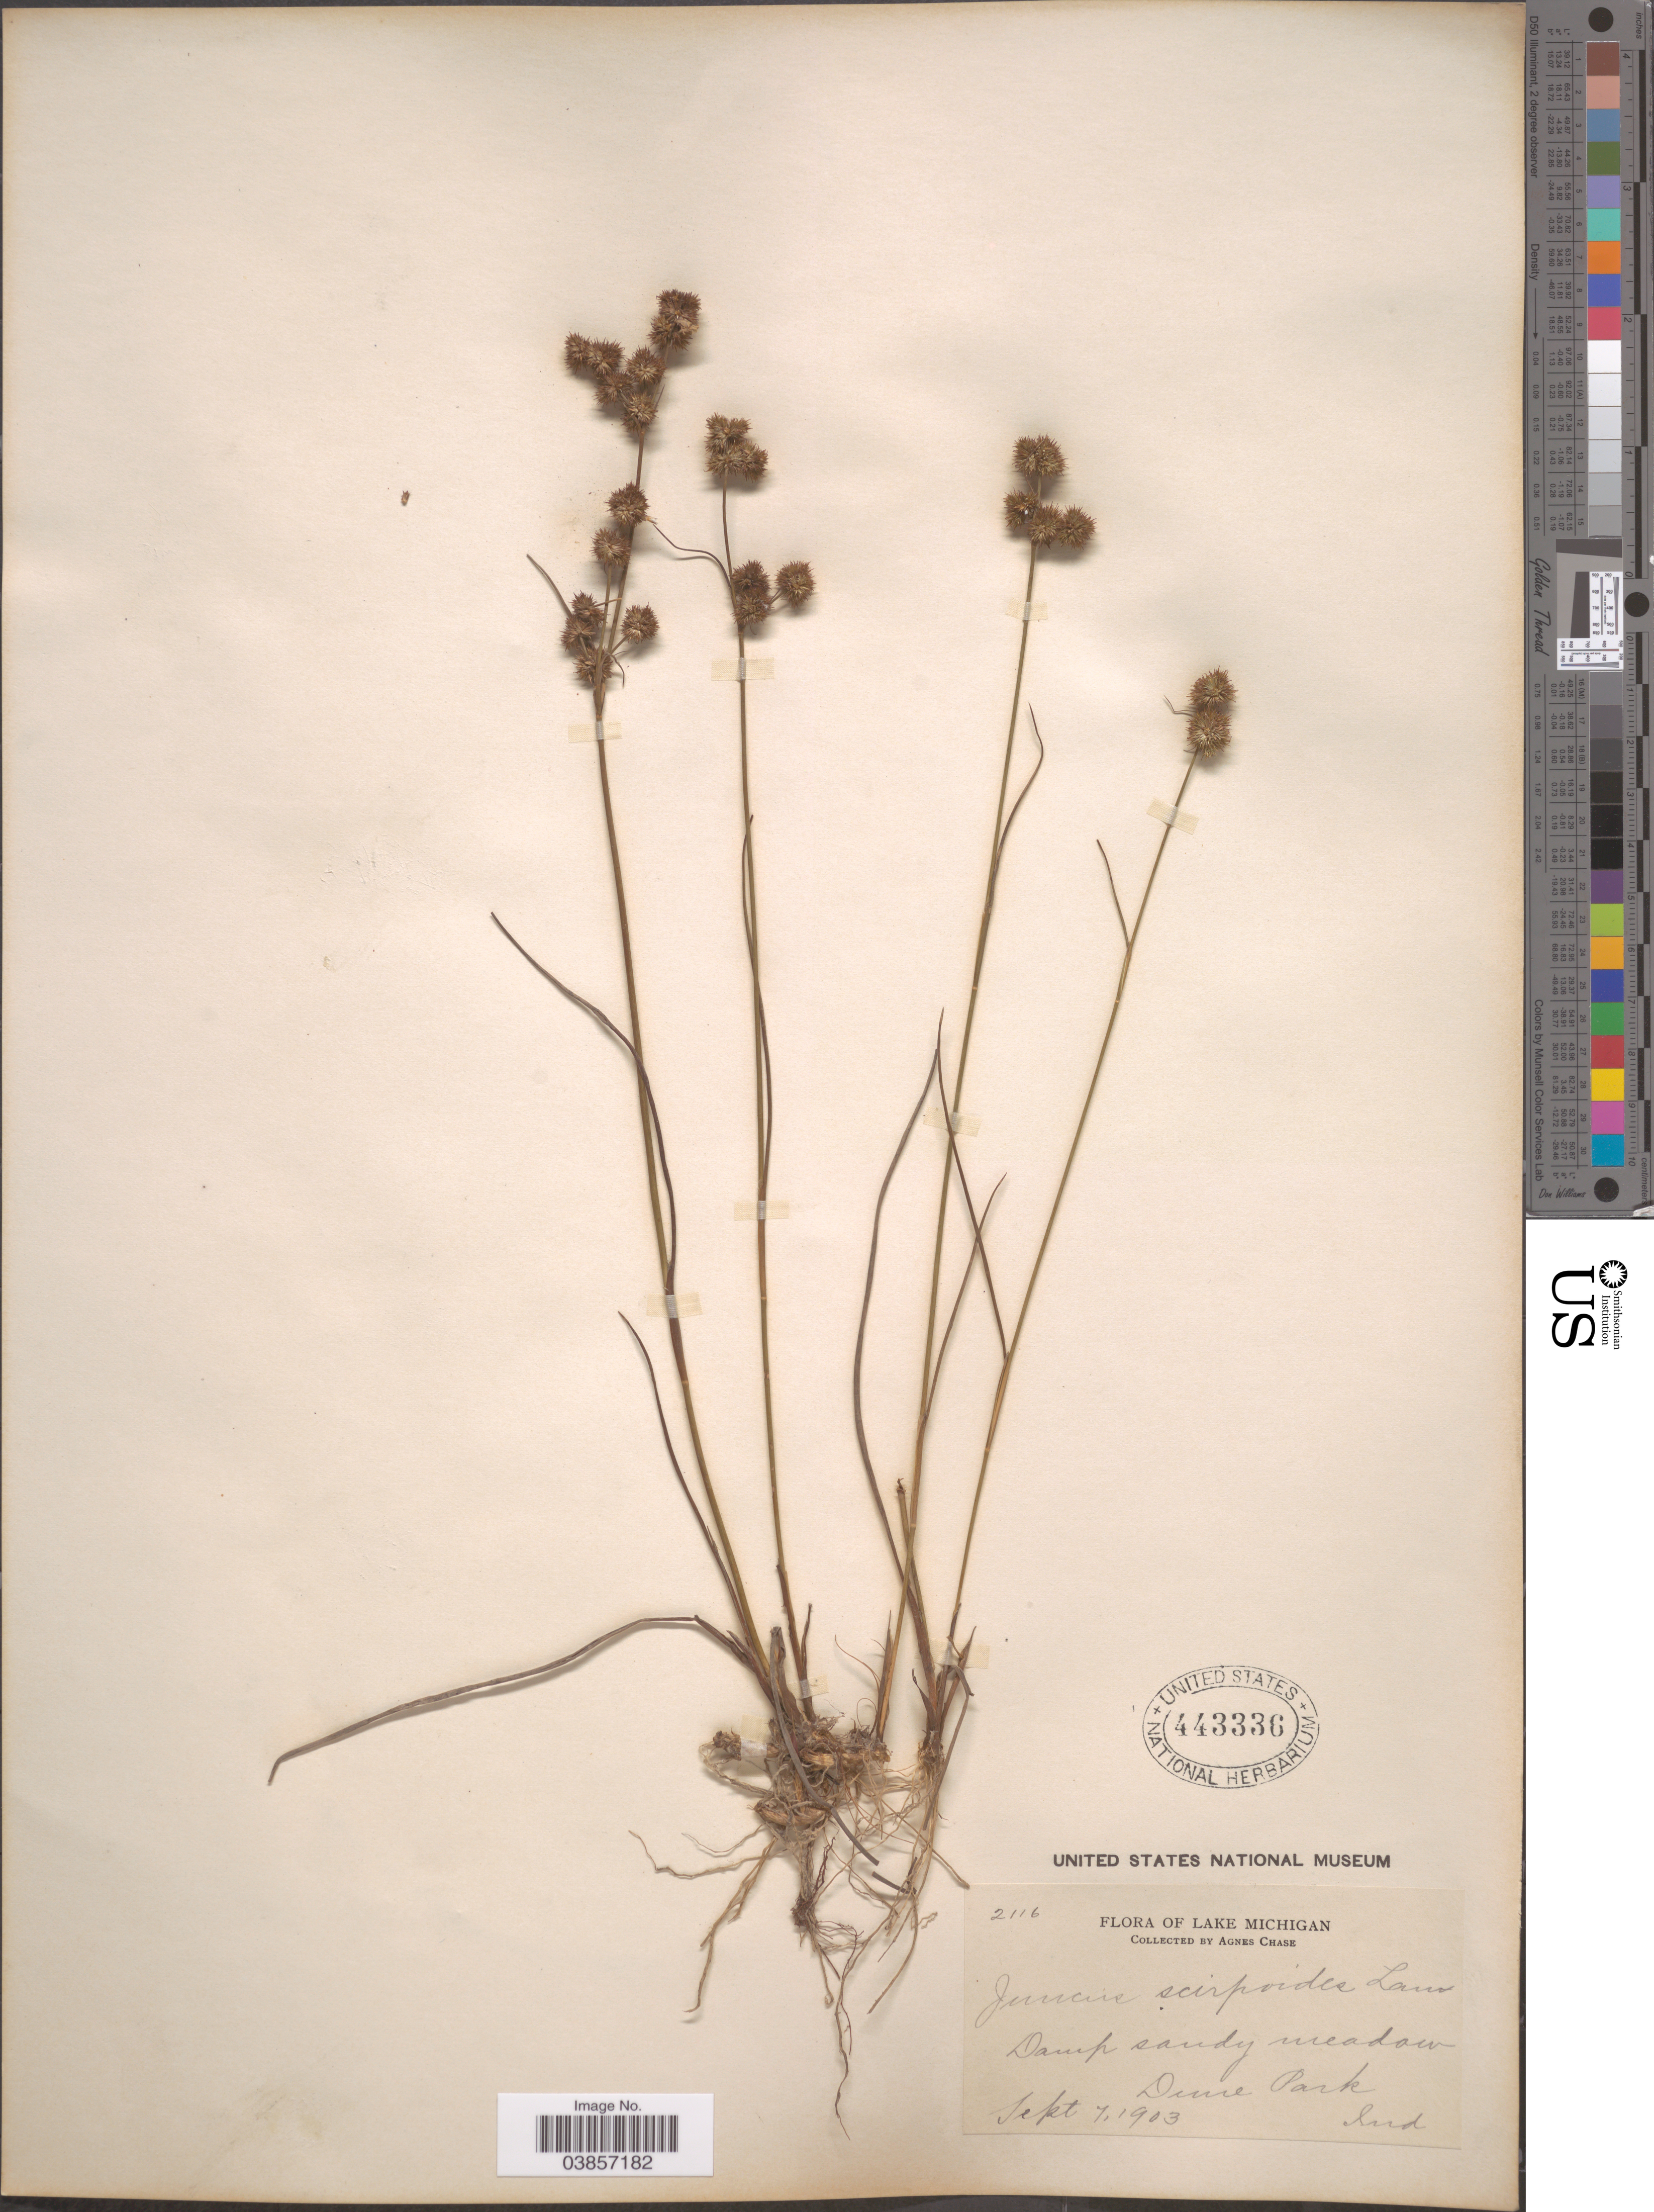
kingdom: Plantae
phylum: Tracheophyta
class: Liliopsida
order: Poales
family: Juncaceae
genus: Juncus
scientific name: Juncus scirpoides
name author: Lam.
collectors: A. Chase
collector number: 2116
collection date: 1903-09-07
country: United States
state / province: Indiana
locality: Lake Michigan. Dune Park.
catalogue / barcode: US 443336